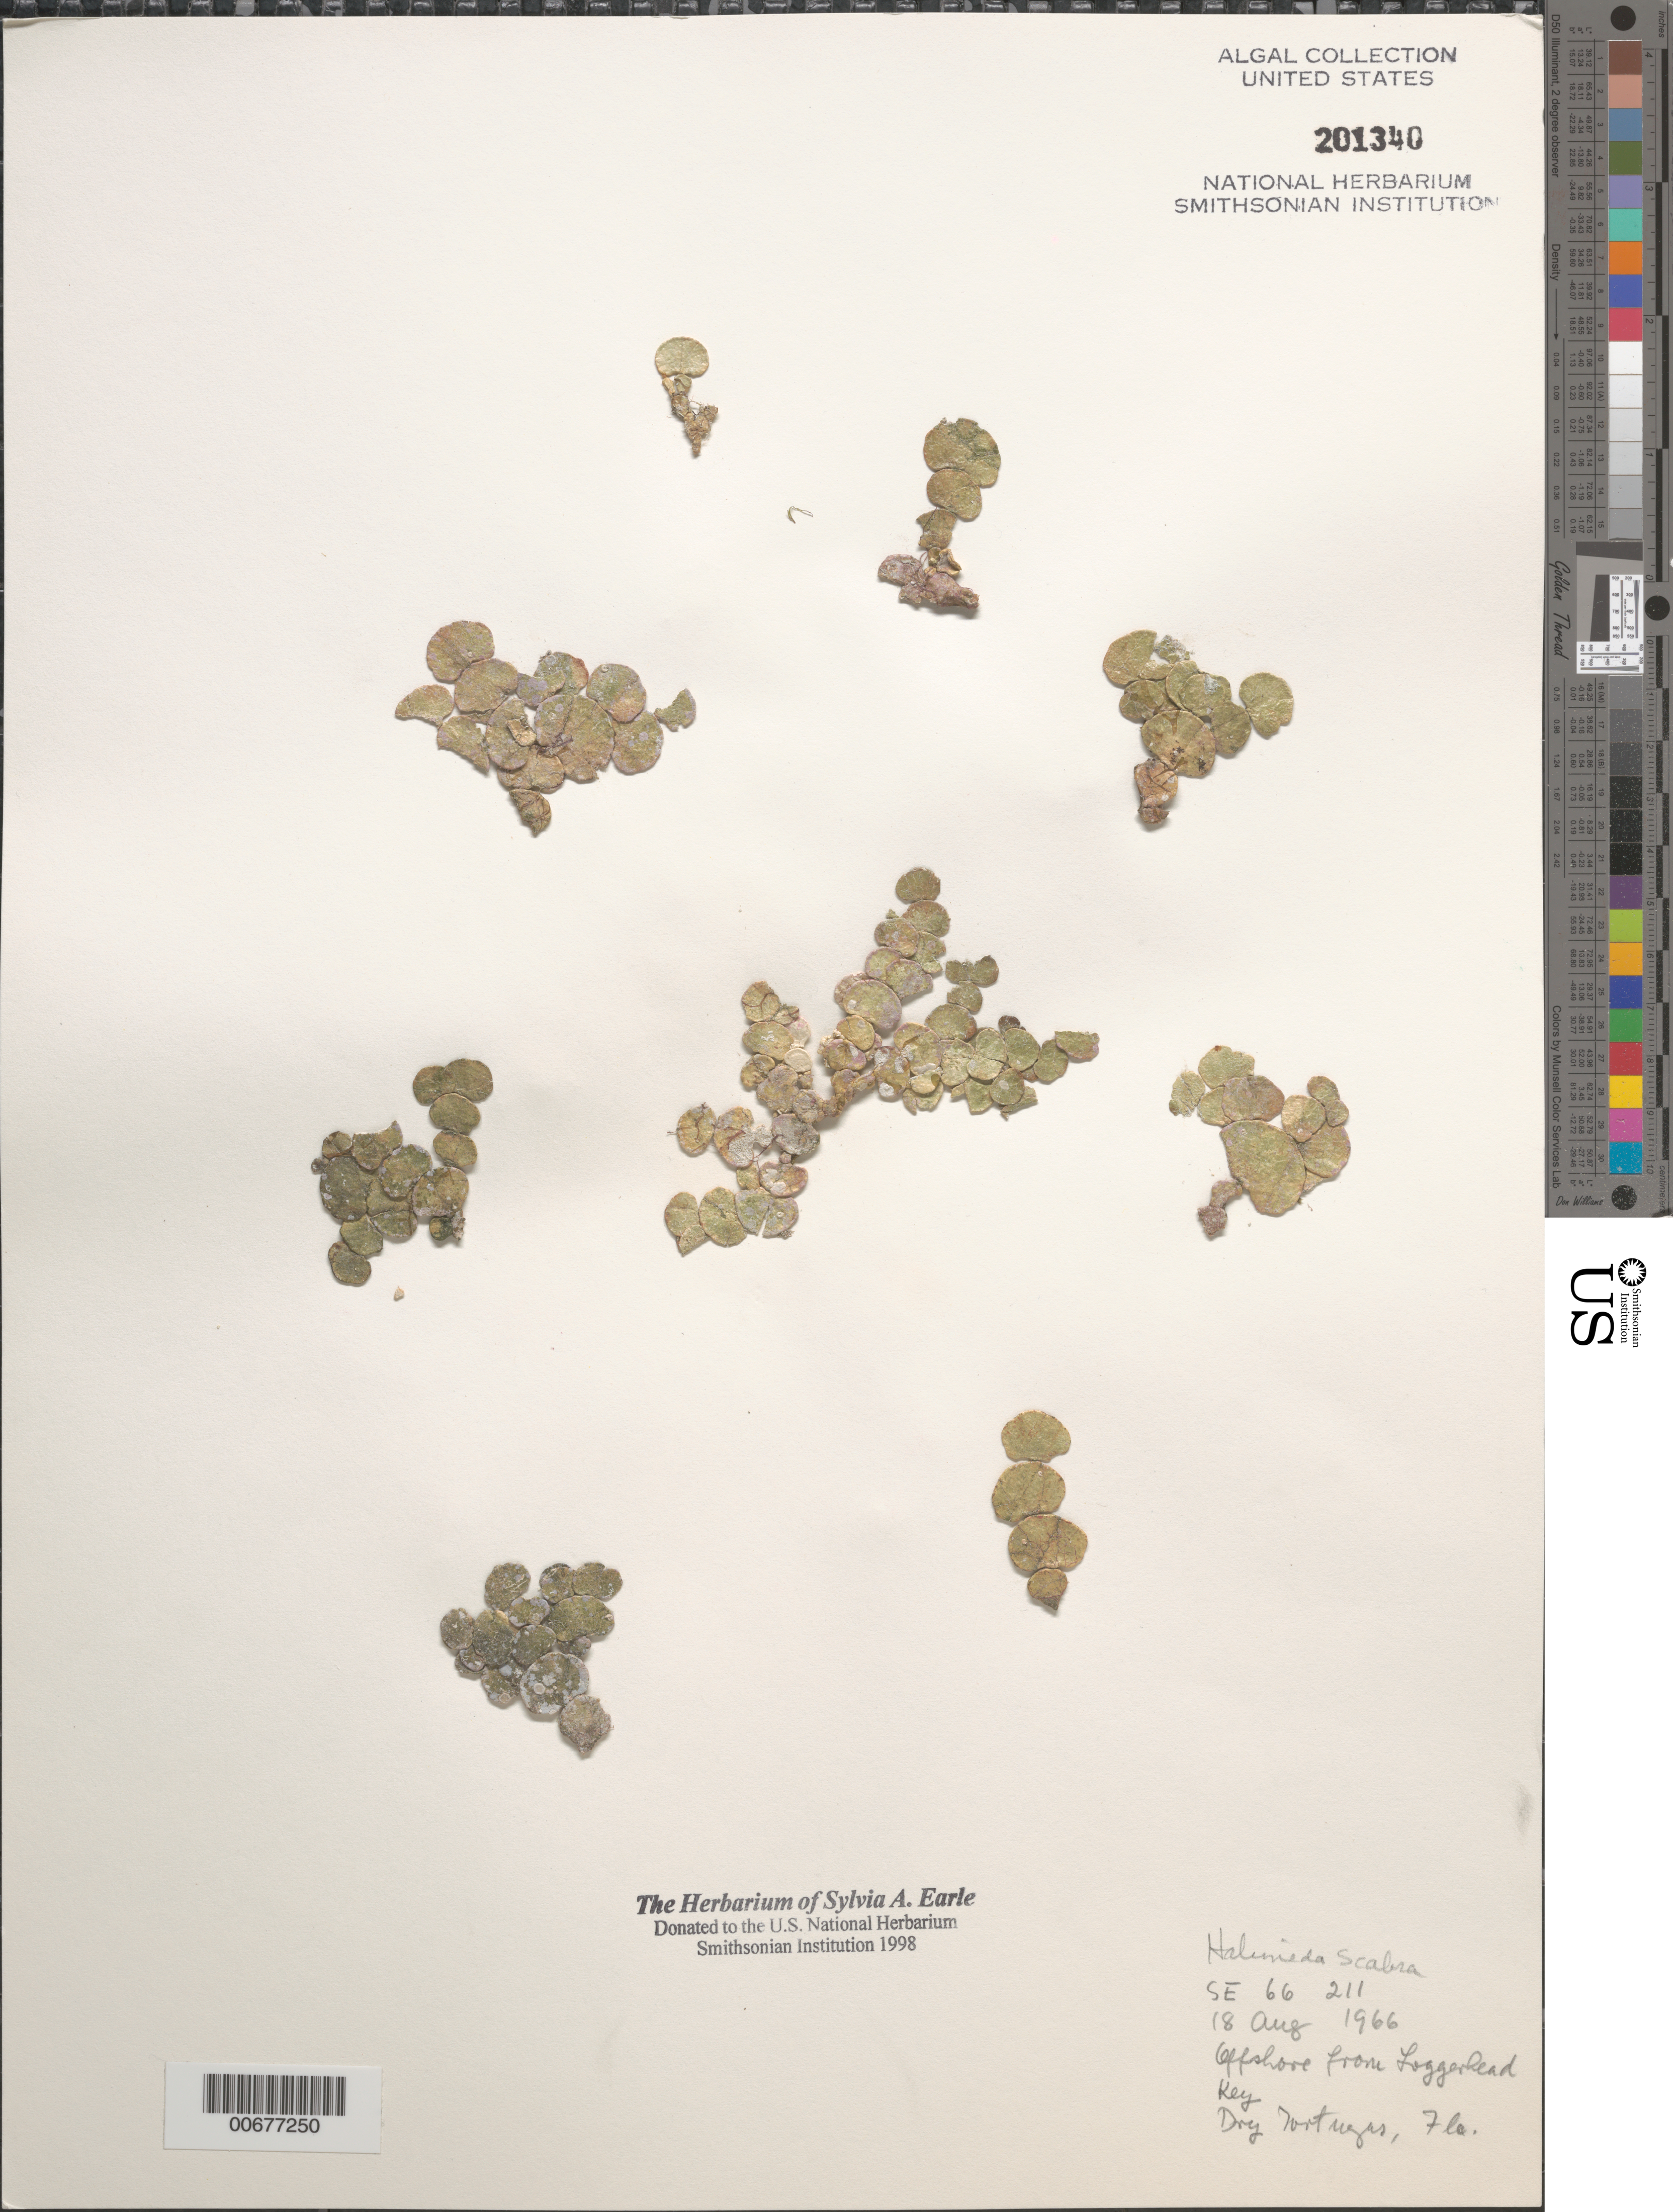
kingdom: Plantae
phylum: Chlorophyta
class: Ulvophyceae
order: Bryopsidales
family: Halimedaceae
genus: Halimeda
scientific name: Halimeda scabra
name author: M. Howe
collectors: Ex herb. Sylvia A. Earle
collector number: SE66211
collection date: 1966-08-18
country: United States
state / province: Florida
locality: Offshore from Loggerhead Key. Dry Tortugas.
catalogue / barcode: US 201340